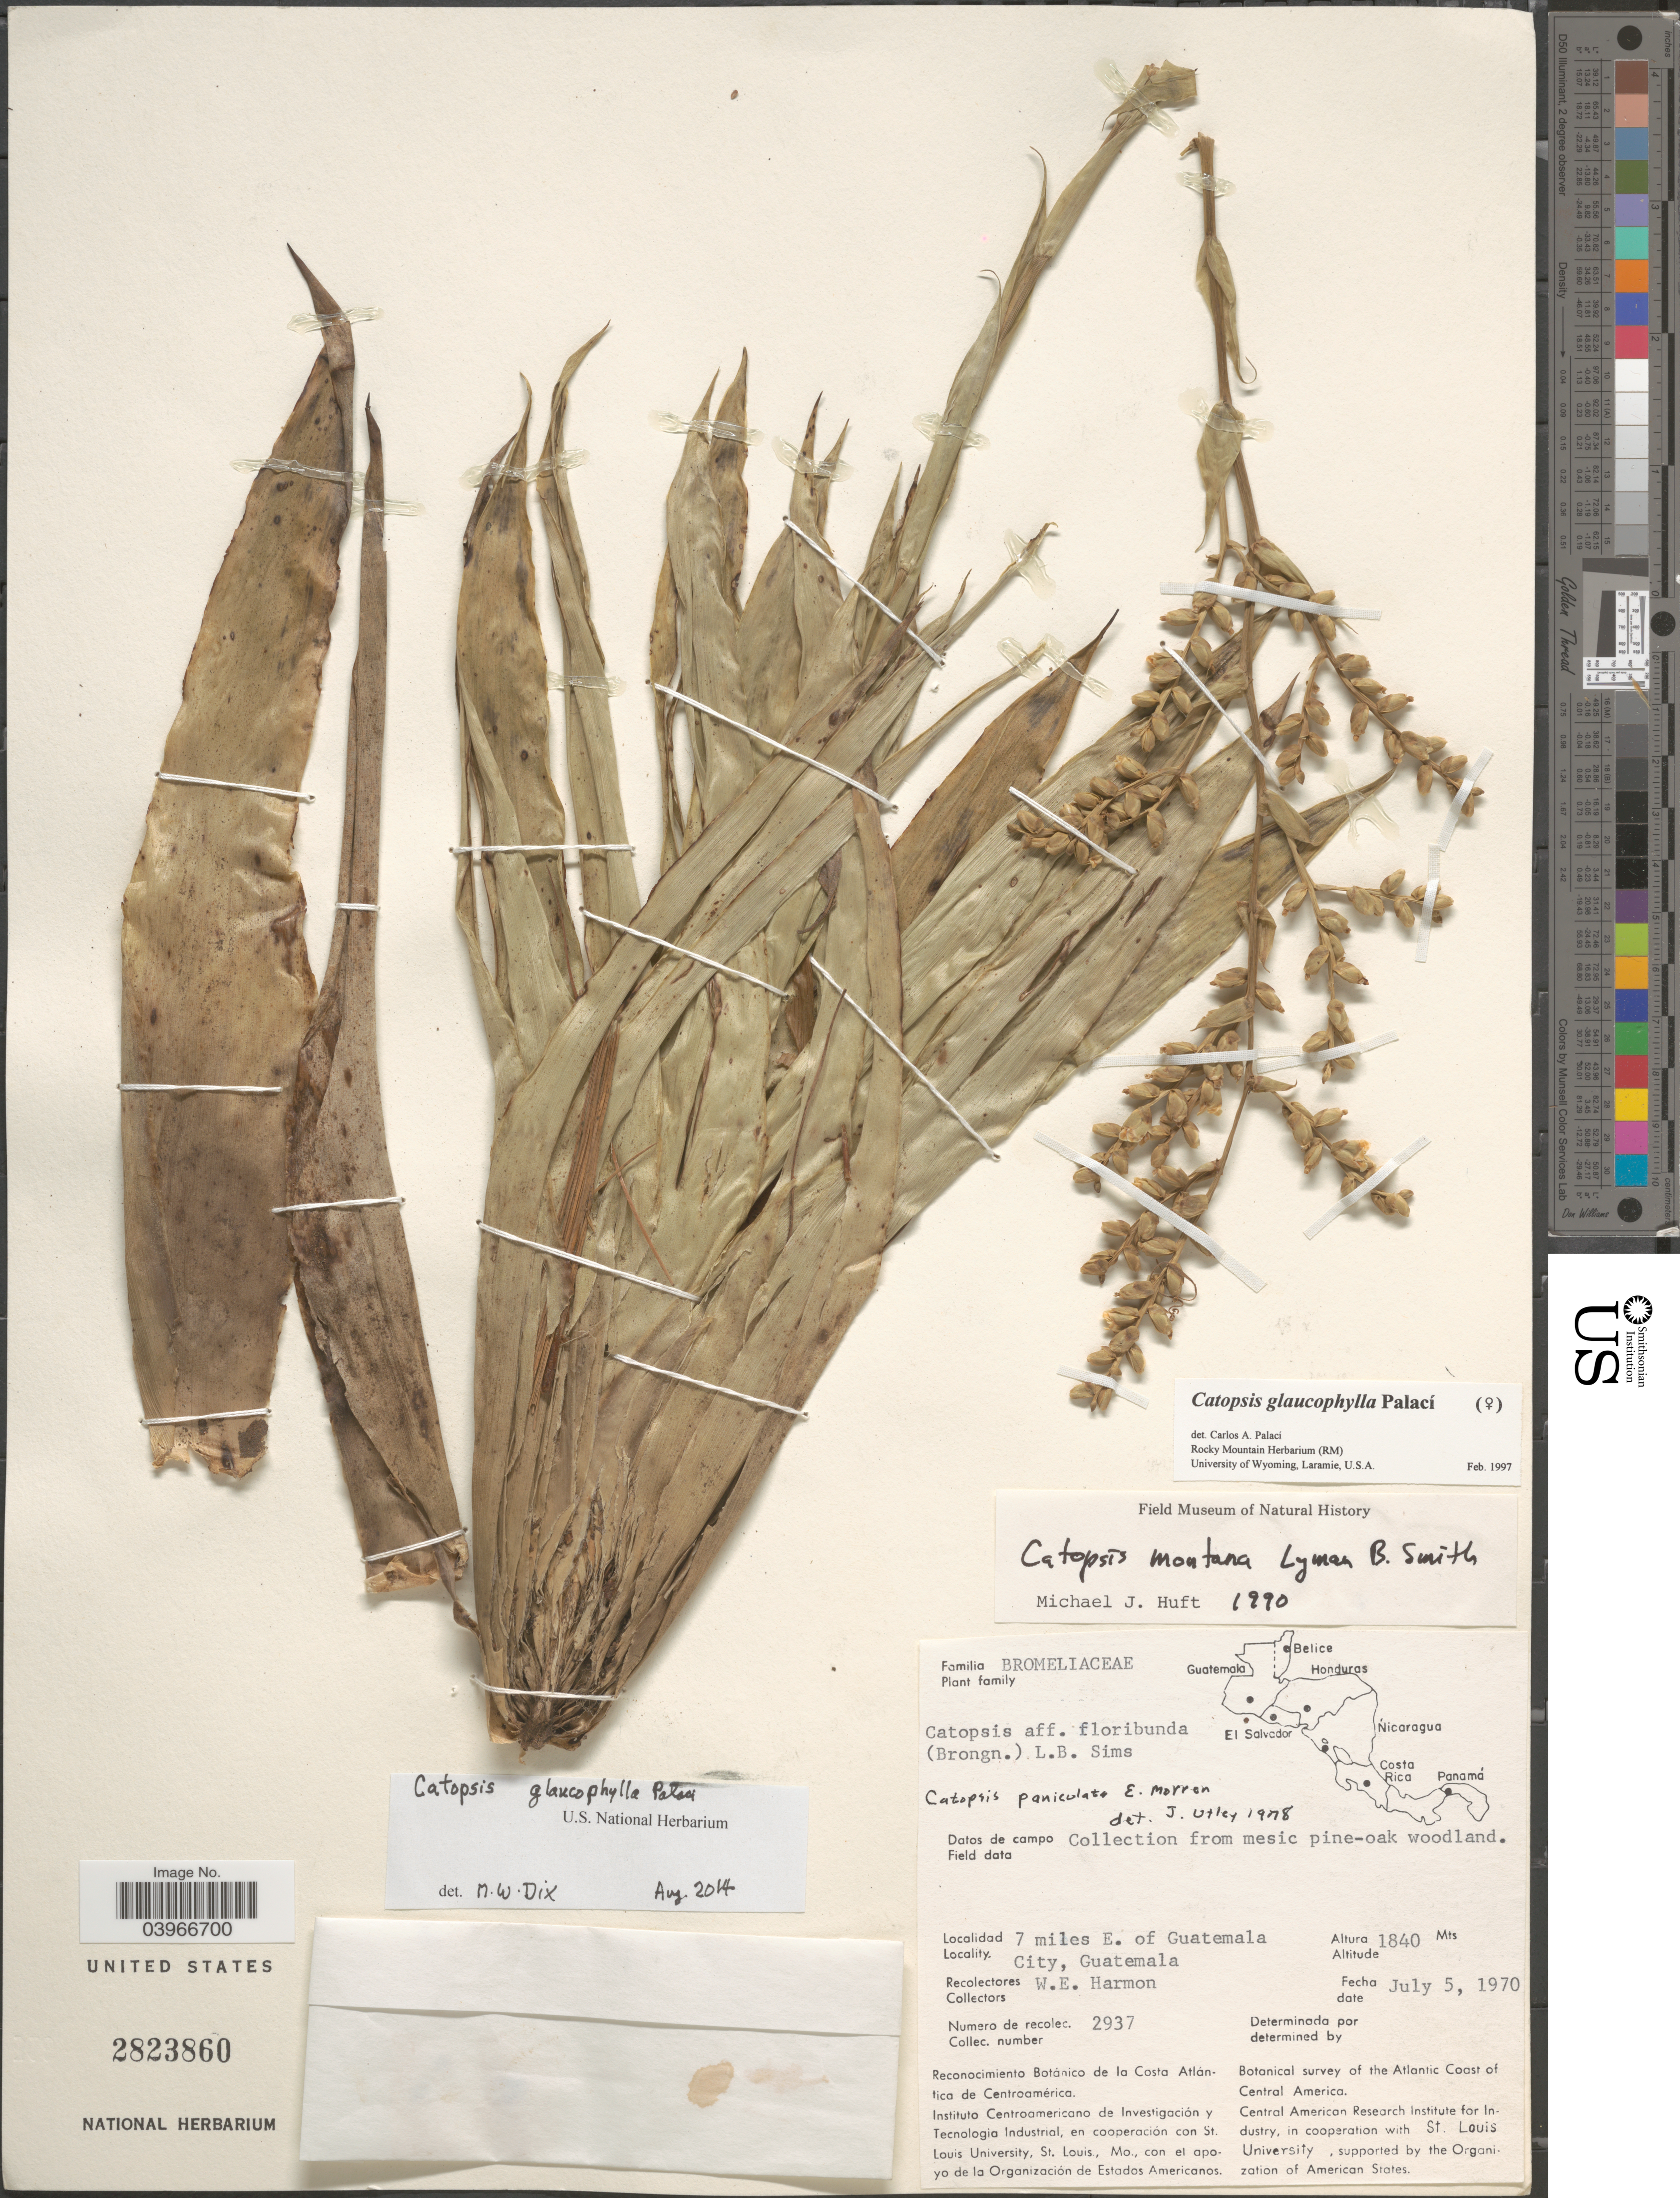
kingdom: Plantae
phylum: Tracheophyta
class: Liliopsida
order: Poales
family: Bromeliaceae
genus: Catopsis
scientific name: Catopsis glaucophylla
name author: Palací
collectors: W. E. Harmon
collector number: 2937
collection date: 1970-07-05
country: Guatemala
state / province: Guatemala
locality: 7 miles E. of Guatemala City, Guatemala.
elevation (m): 1840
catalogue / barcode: US 2823860